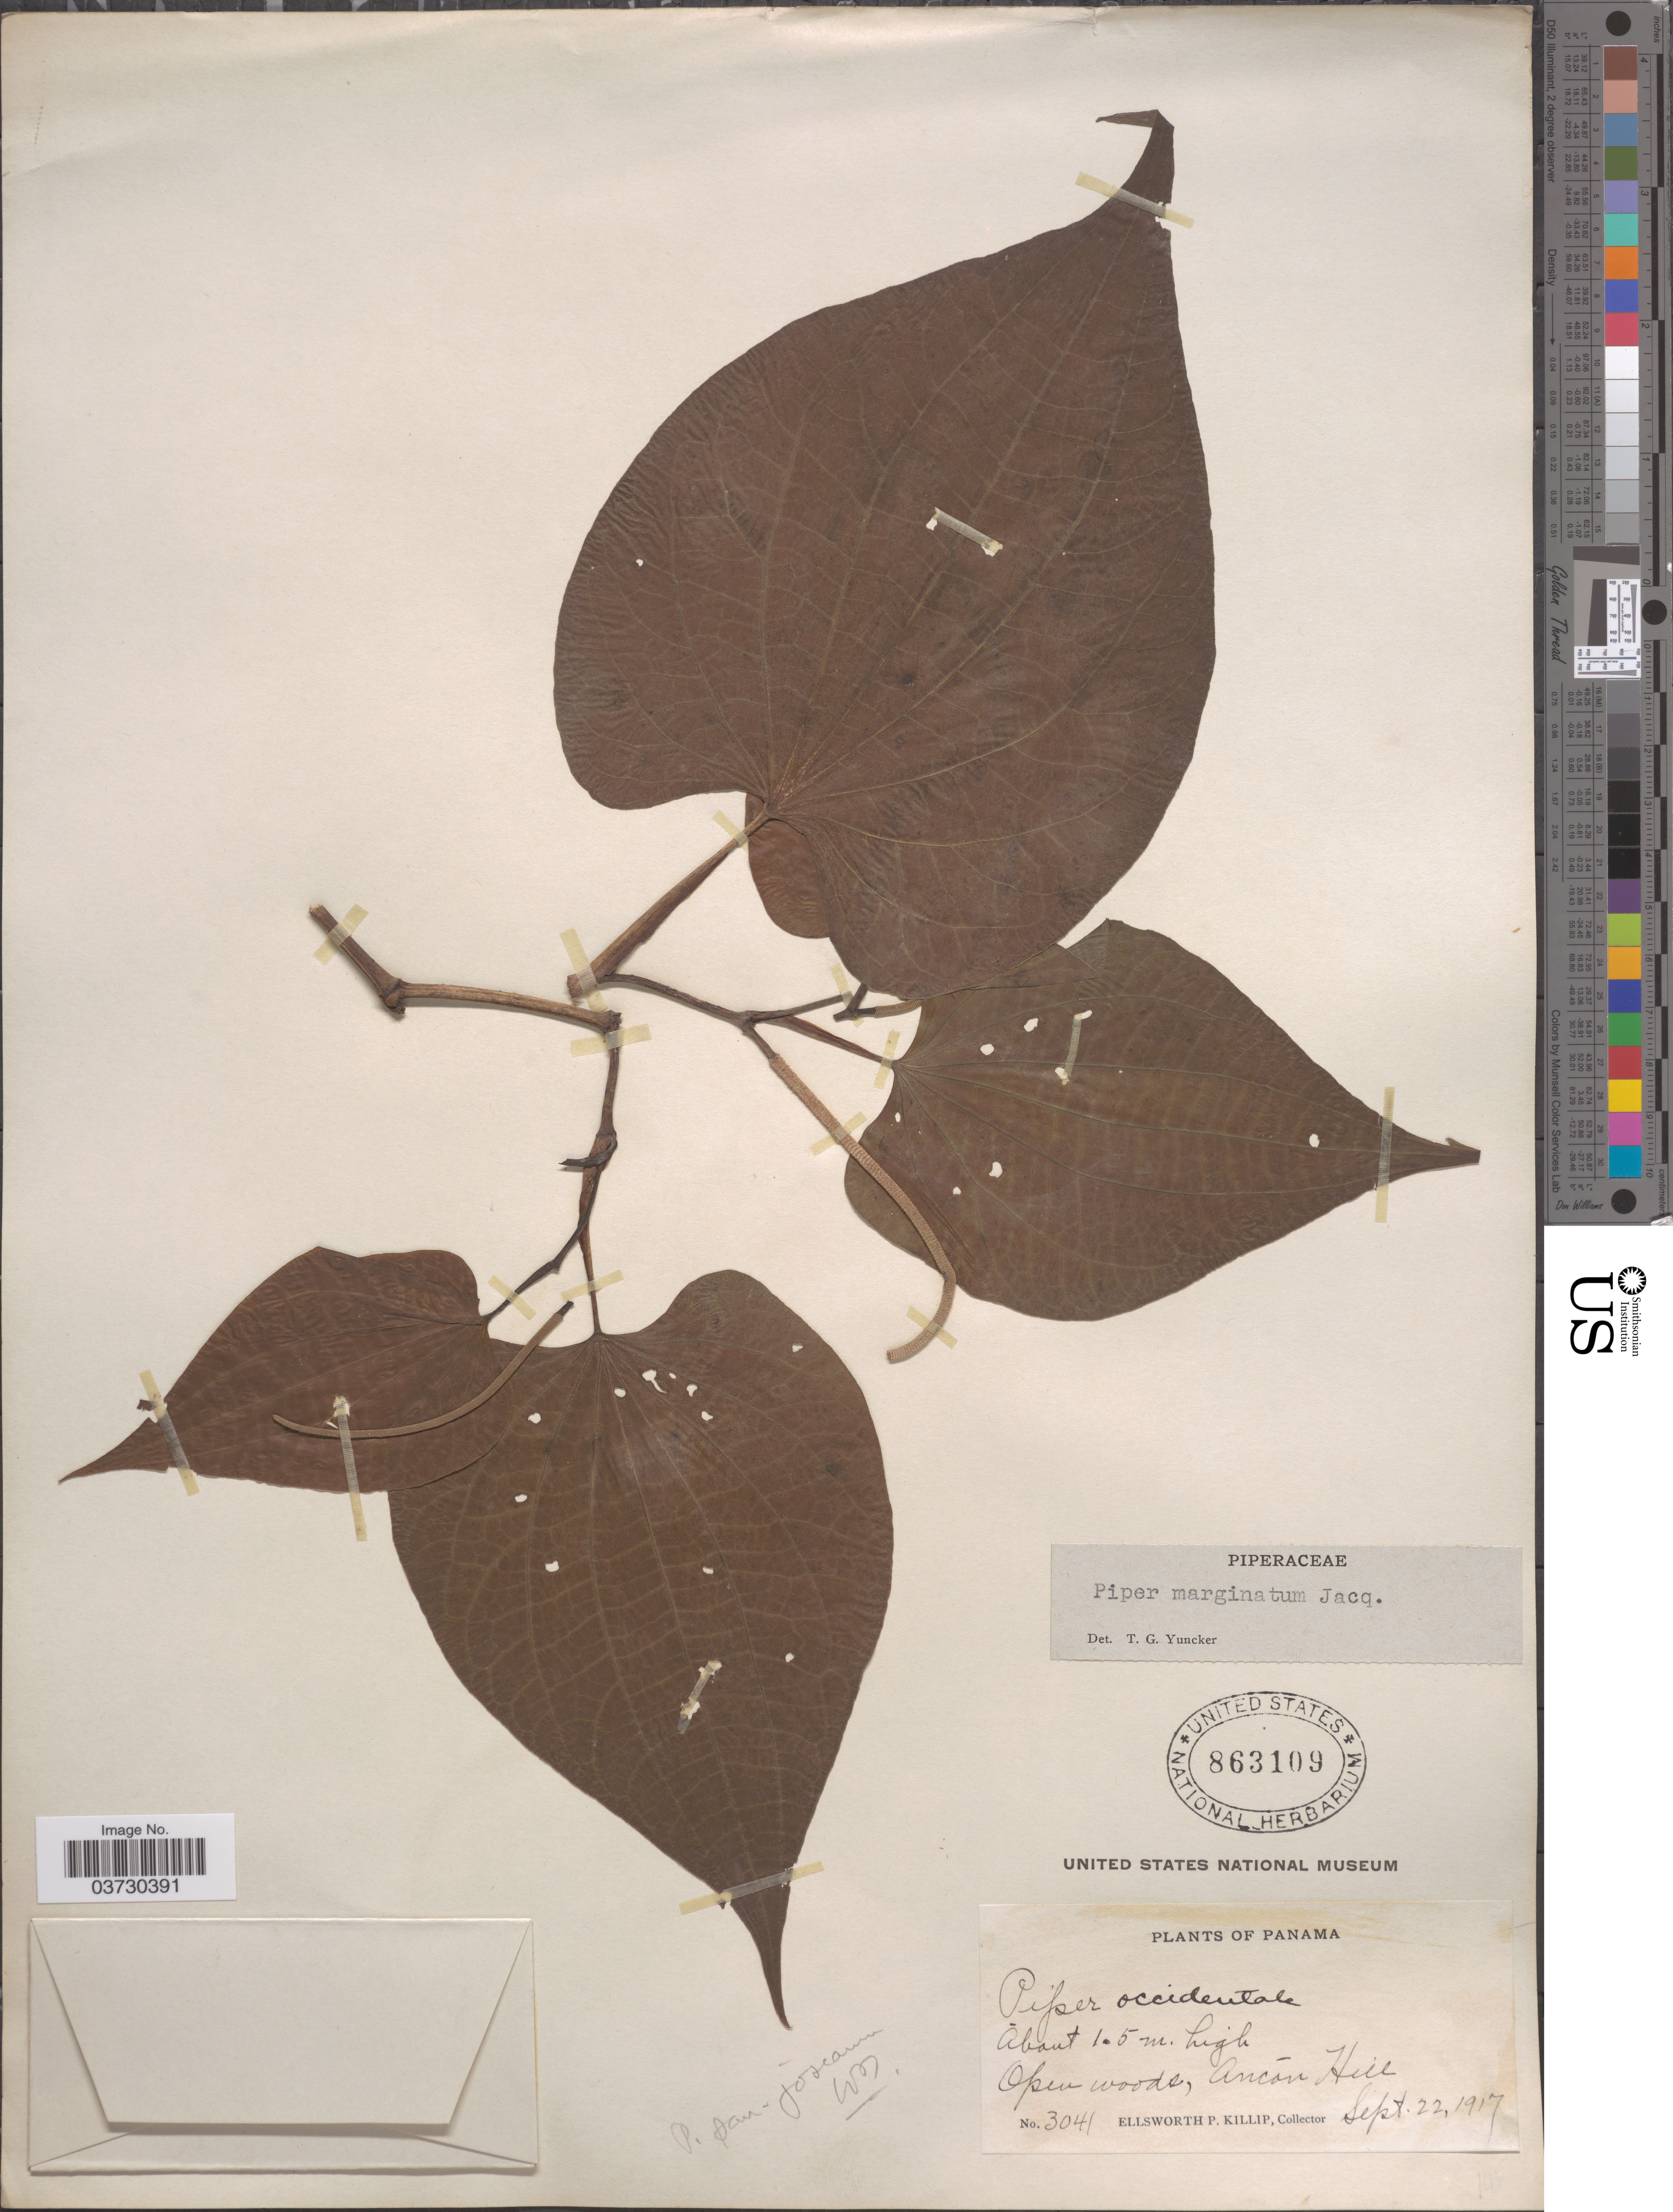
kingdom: Plantae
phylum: Tracheophyta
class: Magnoliopsida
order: Piperales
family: Piperaceae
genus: Piper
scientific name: Piper marginatum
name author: Jacq.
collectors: E. P. Killip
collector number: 3041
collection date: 1917-09-22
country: Panama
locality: Ancón Hill.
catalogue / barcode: US 863109